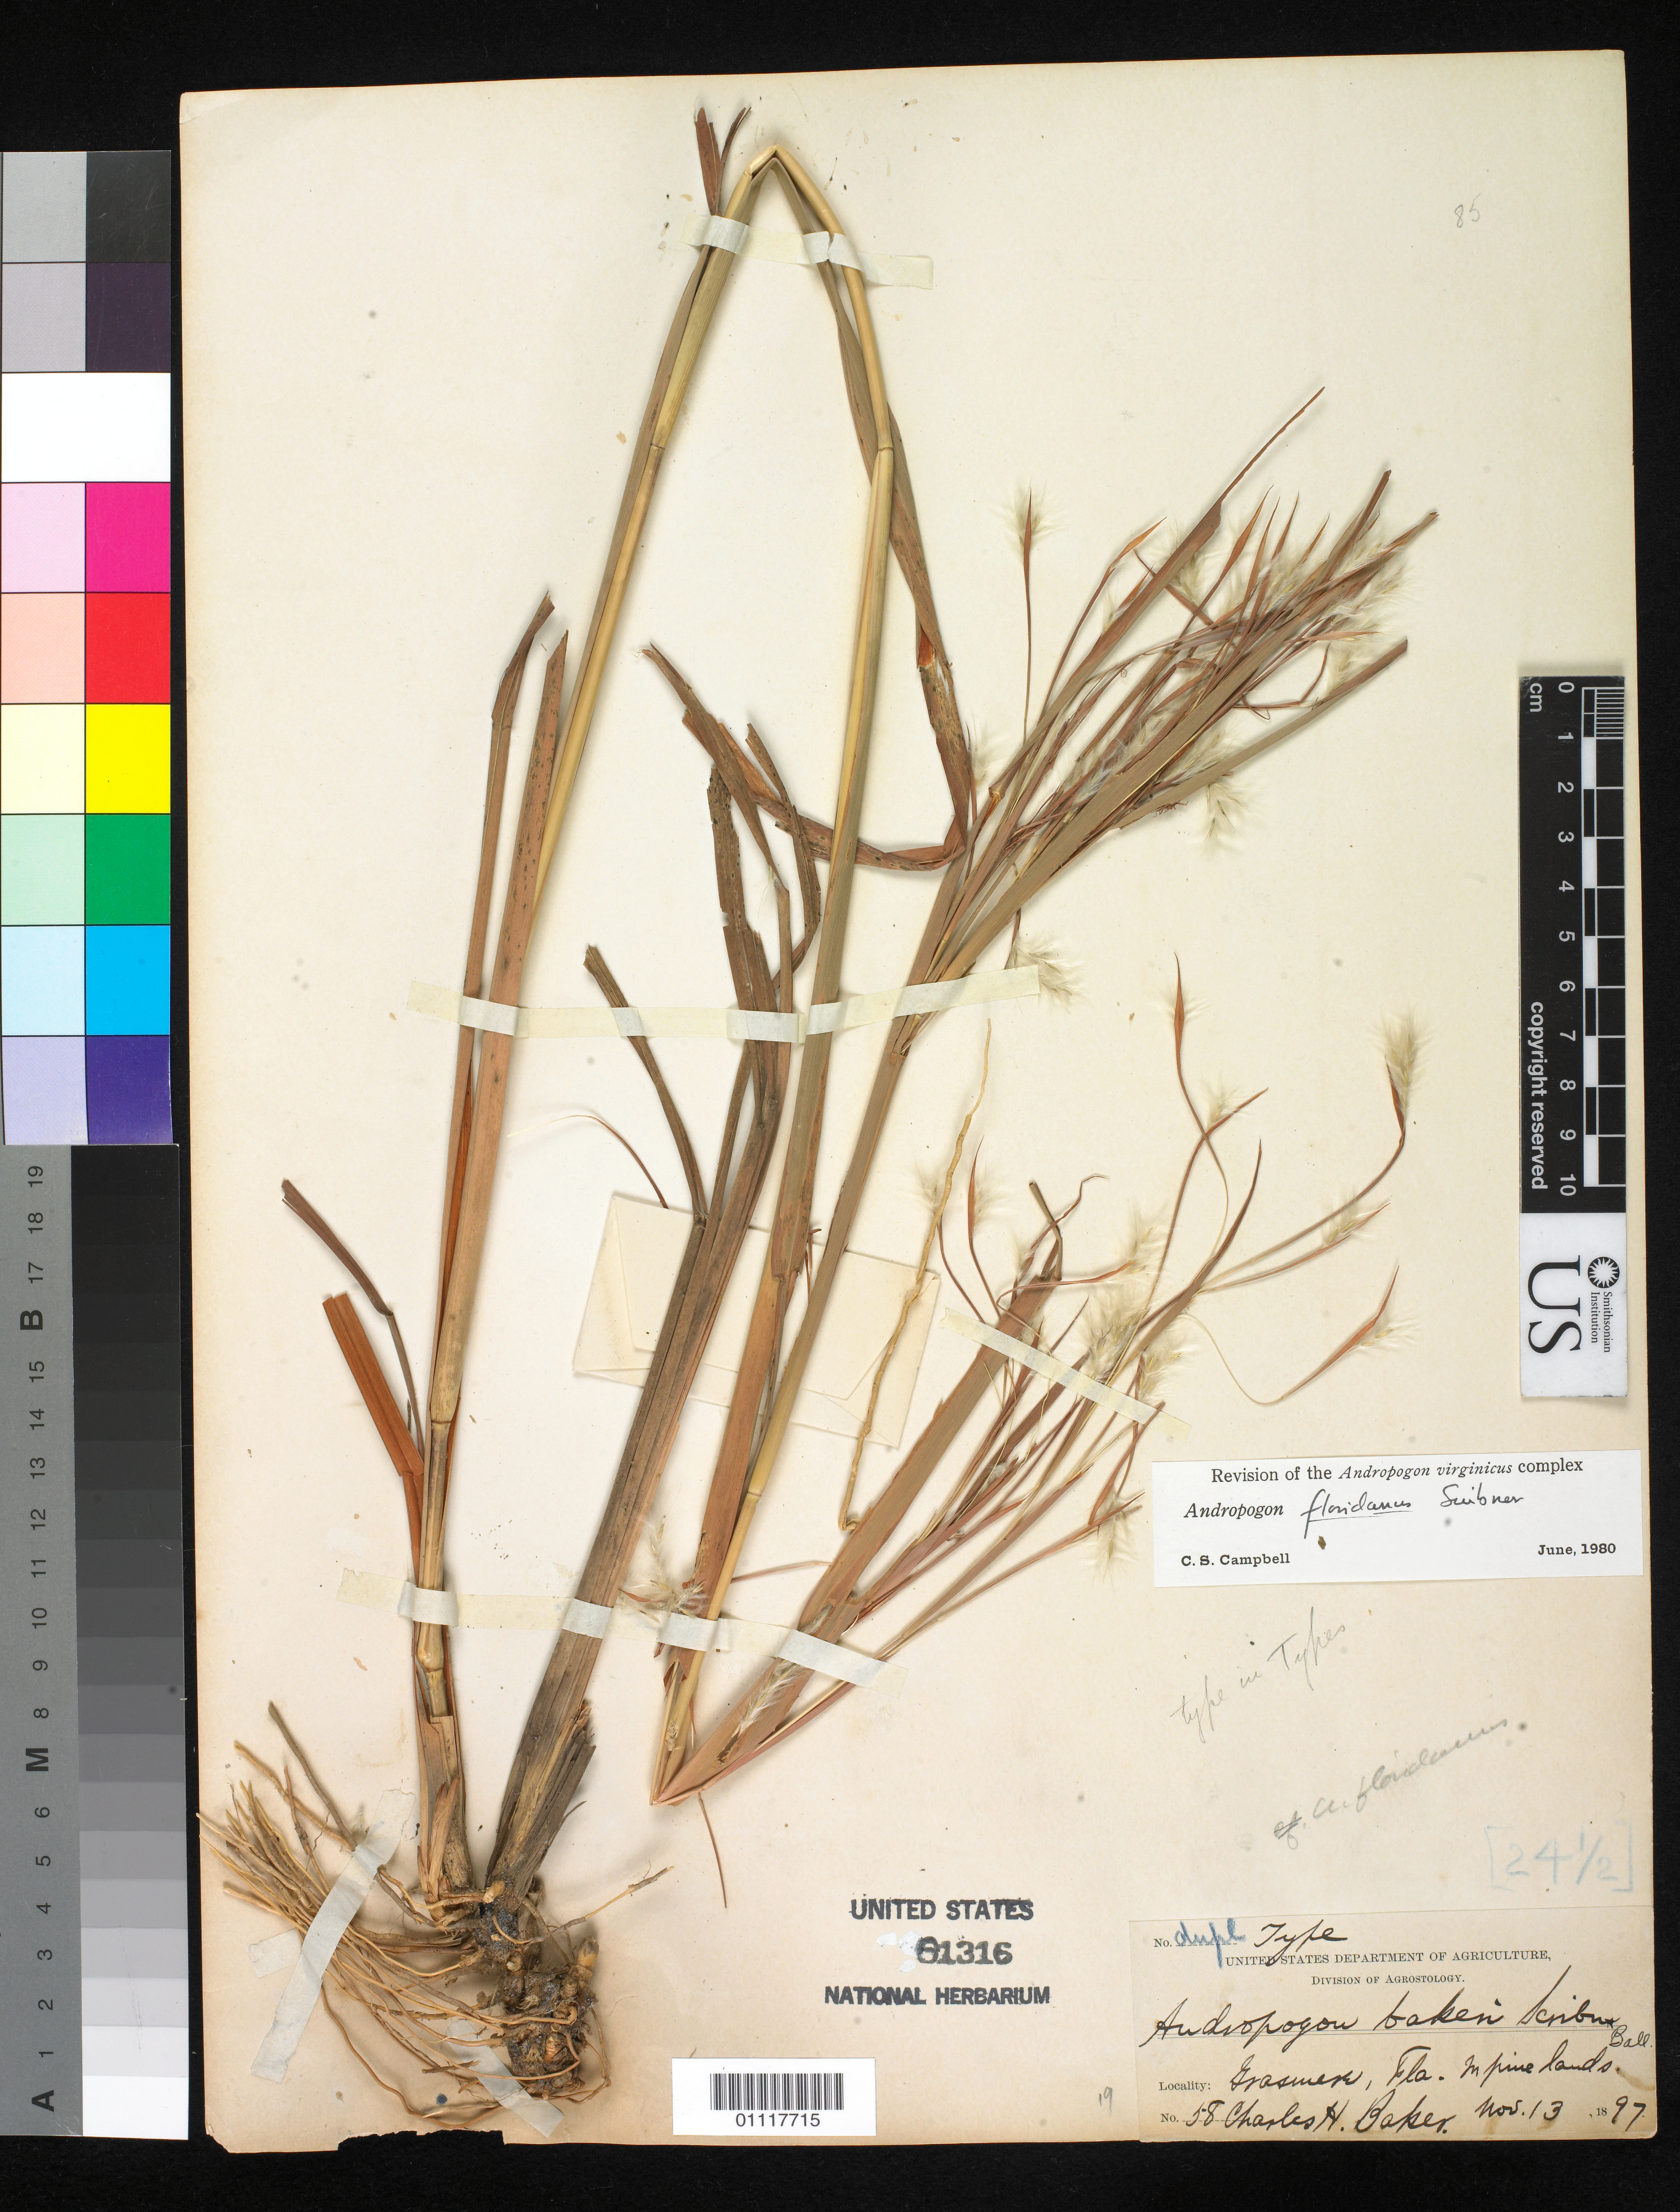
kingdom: Plantae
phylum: Tracheophyta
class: Liliopsida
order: Poales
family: Poaceae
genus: Andropogon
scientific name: Andropogon bakeri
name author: Scribn. & C.R. Ball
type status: Isotype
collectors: C. H. Baker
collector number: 58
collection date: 1897-11-13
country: United States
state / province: Florida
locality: Grasmere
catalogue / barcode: US 81316